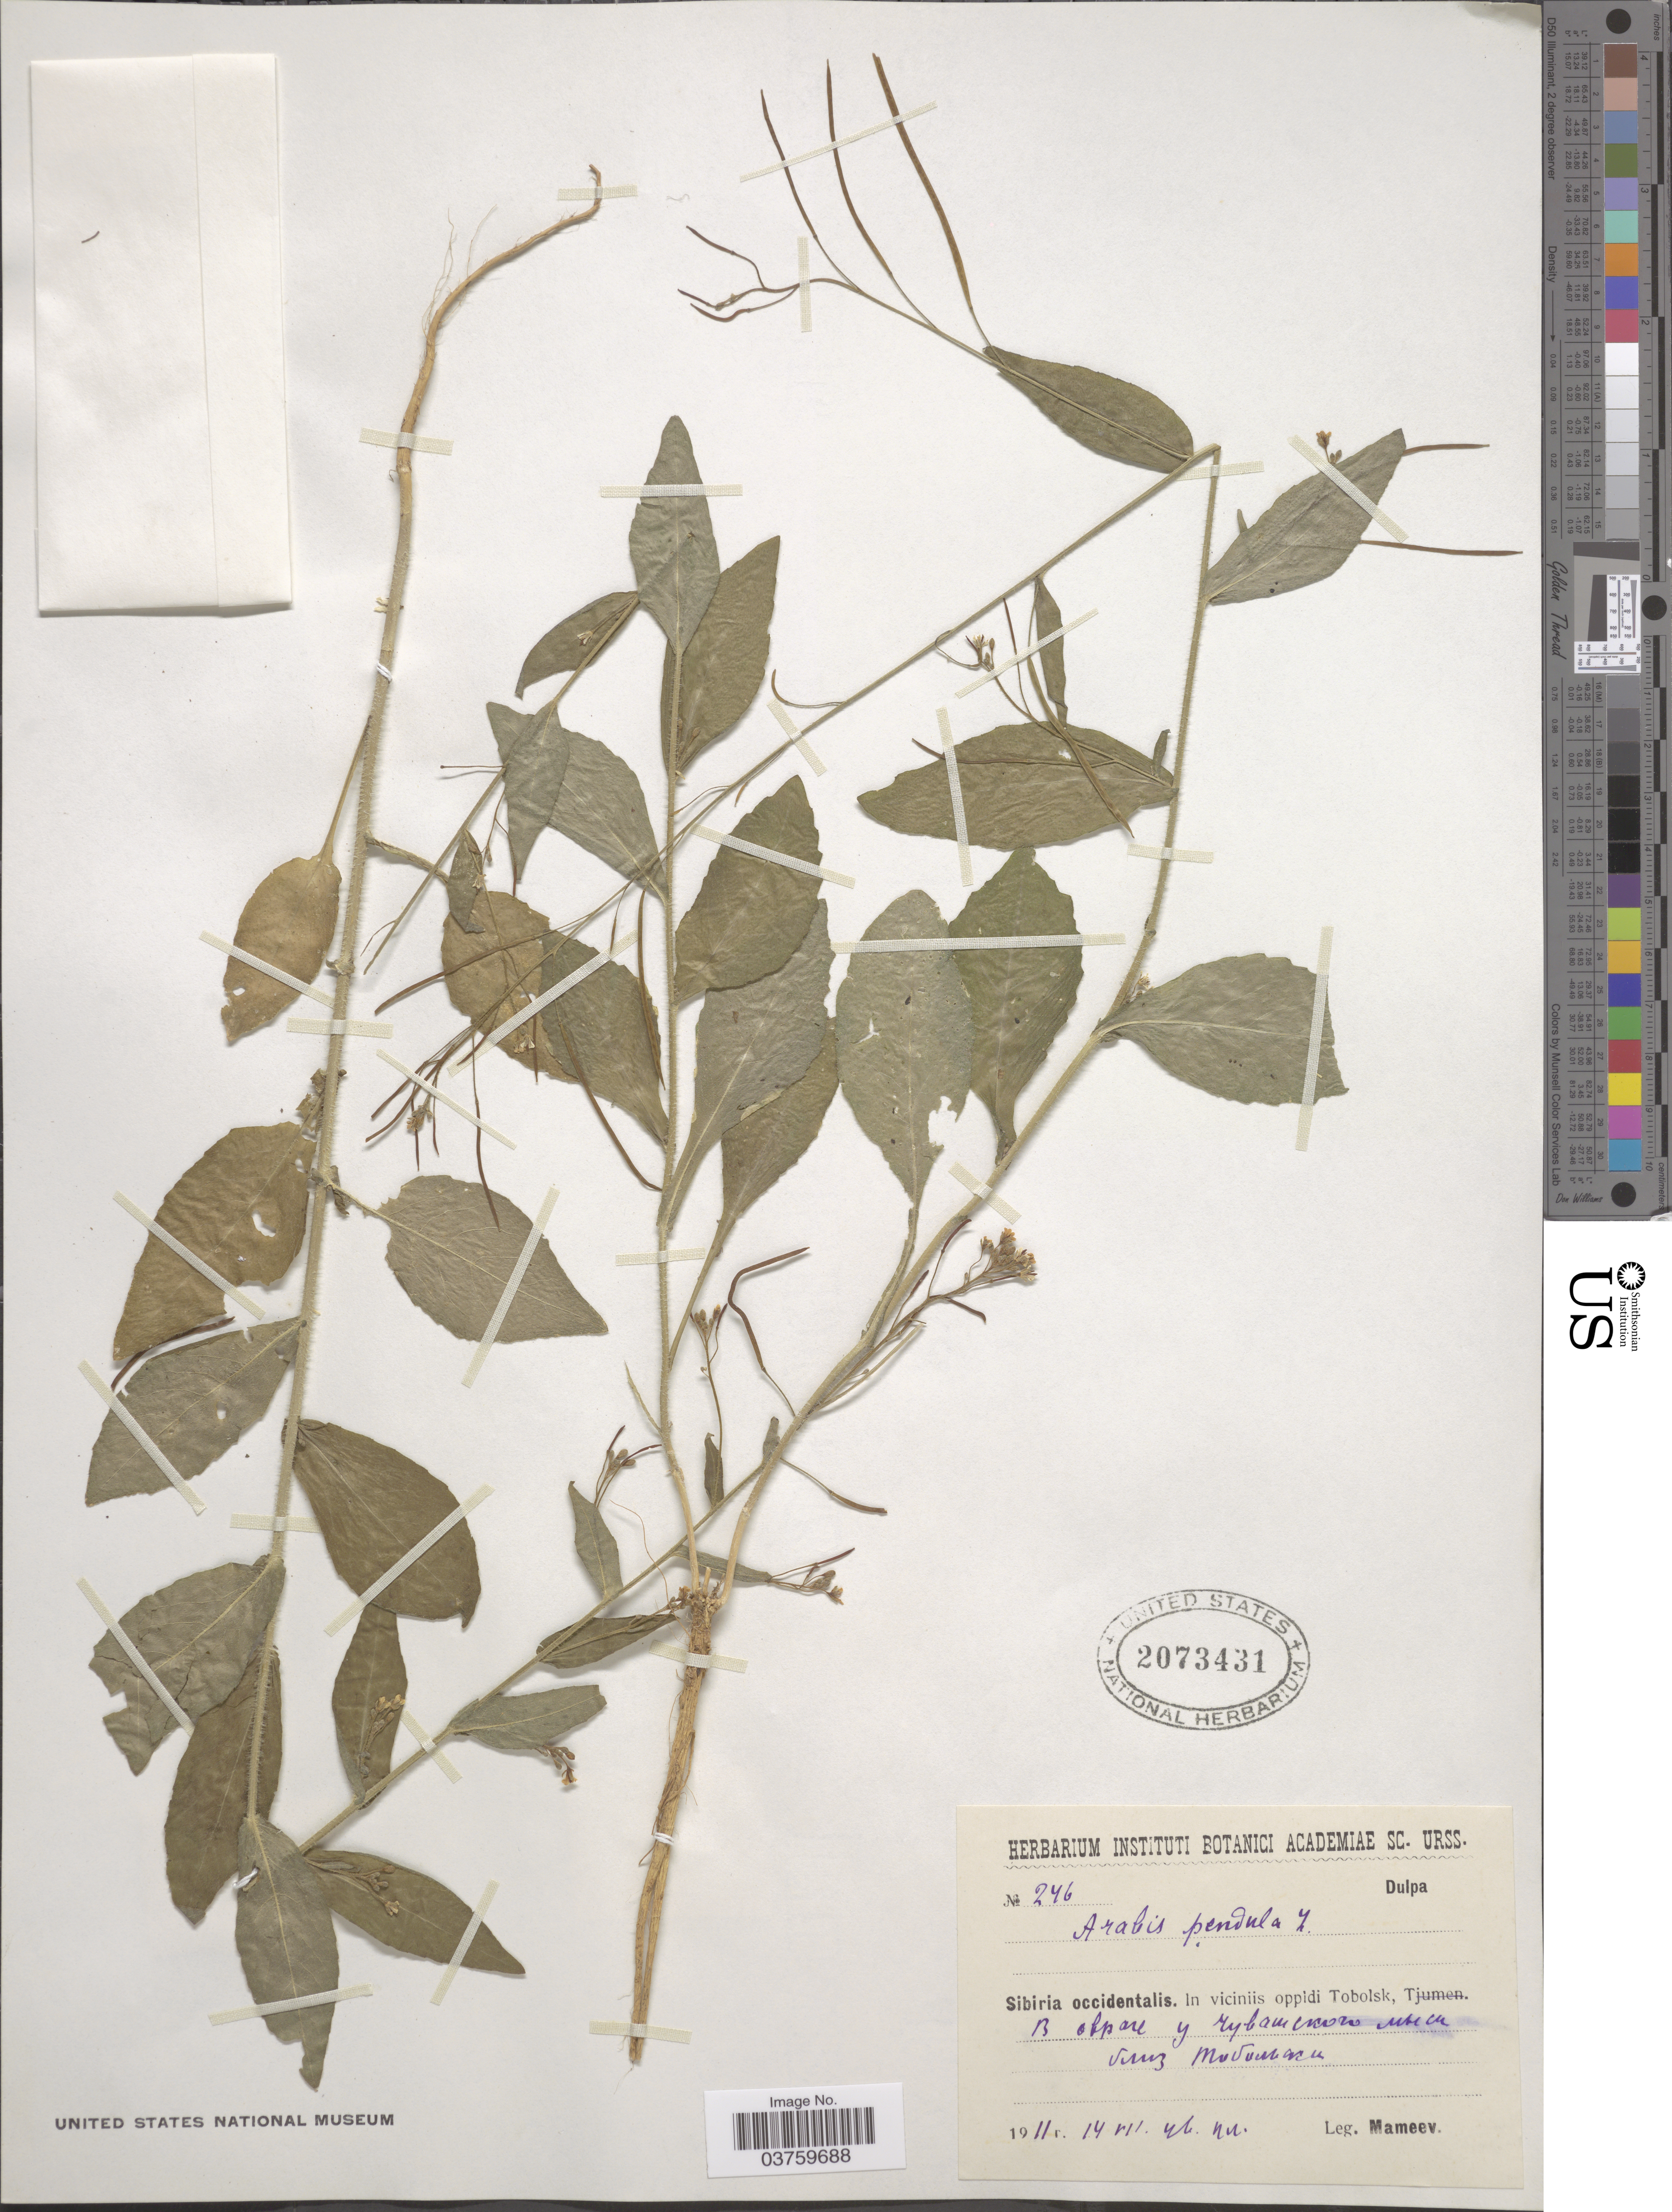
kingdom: Plantae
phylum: Tracheophyta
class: Magnoliopsida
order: Brassicales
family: Brassicaceae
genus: Arabis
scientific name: Arabis pendula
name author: L.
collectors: Mameev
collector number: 246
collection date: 1911-07-14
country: Russian Federation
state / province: Tyumen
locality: Sibiria occidentalis. In viciniis oppidi Tobolsk, X.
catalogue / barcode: US 2073431